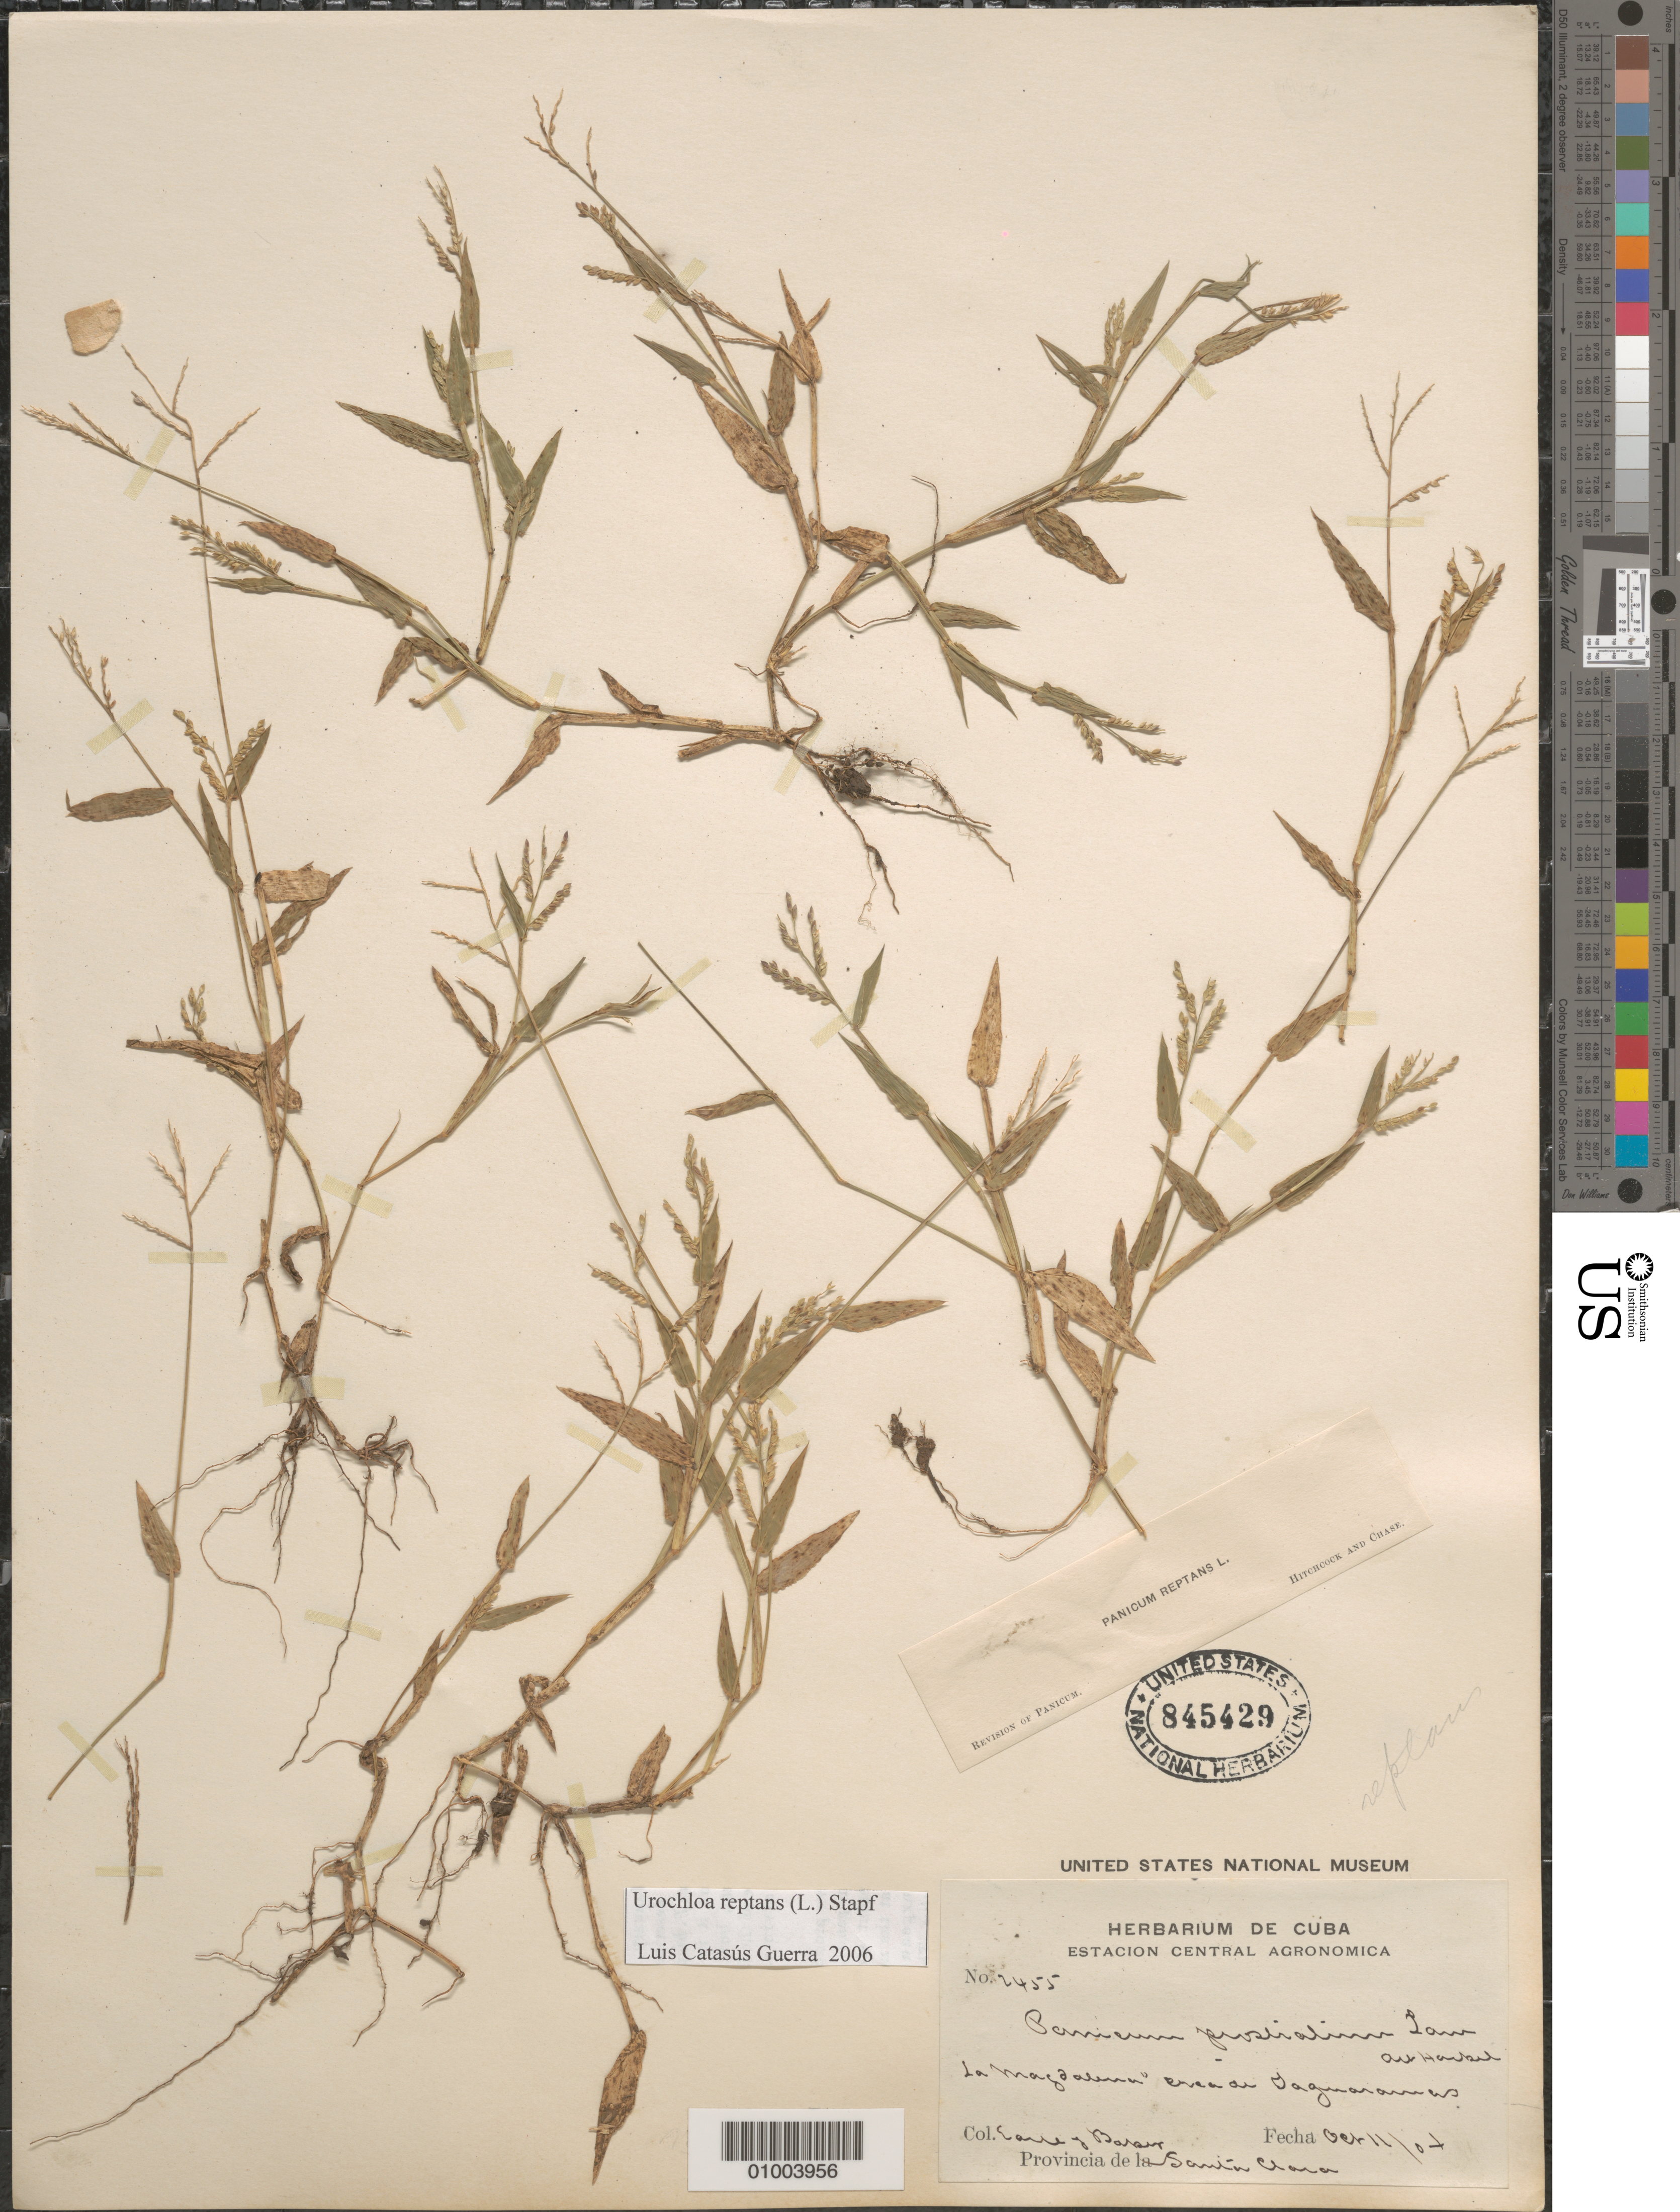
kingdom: Plantae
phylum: Tracheophyta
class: Liliopsida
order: Poales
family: Poaceae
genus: Urochloa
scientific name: Urochloa reptans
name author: (L.) Stapf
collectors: F. S. Earle & C. F. Baker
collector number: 2455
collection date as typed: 11 Oct 1904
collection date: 1904-10-11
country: Cuba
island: Cuba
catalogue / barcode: US 845429